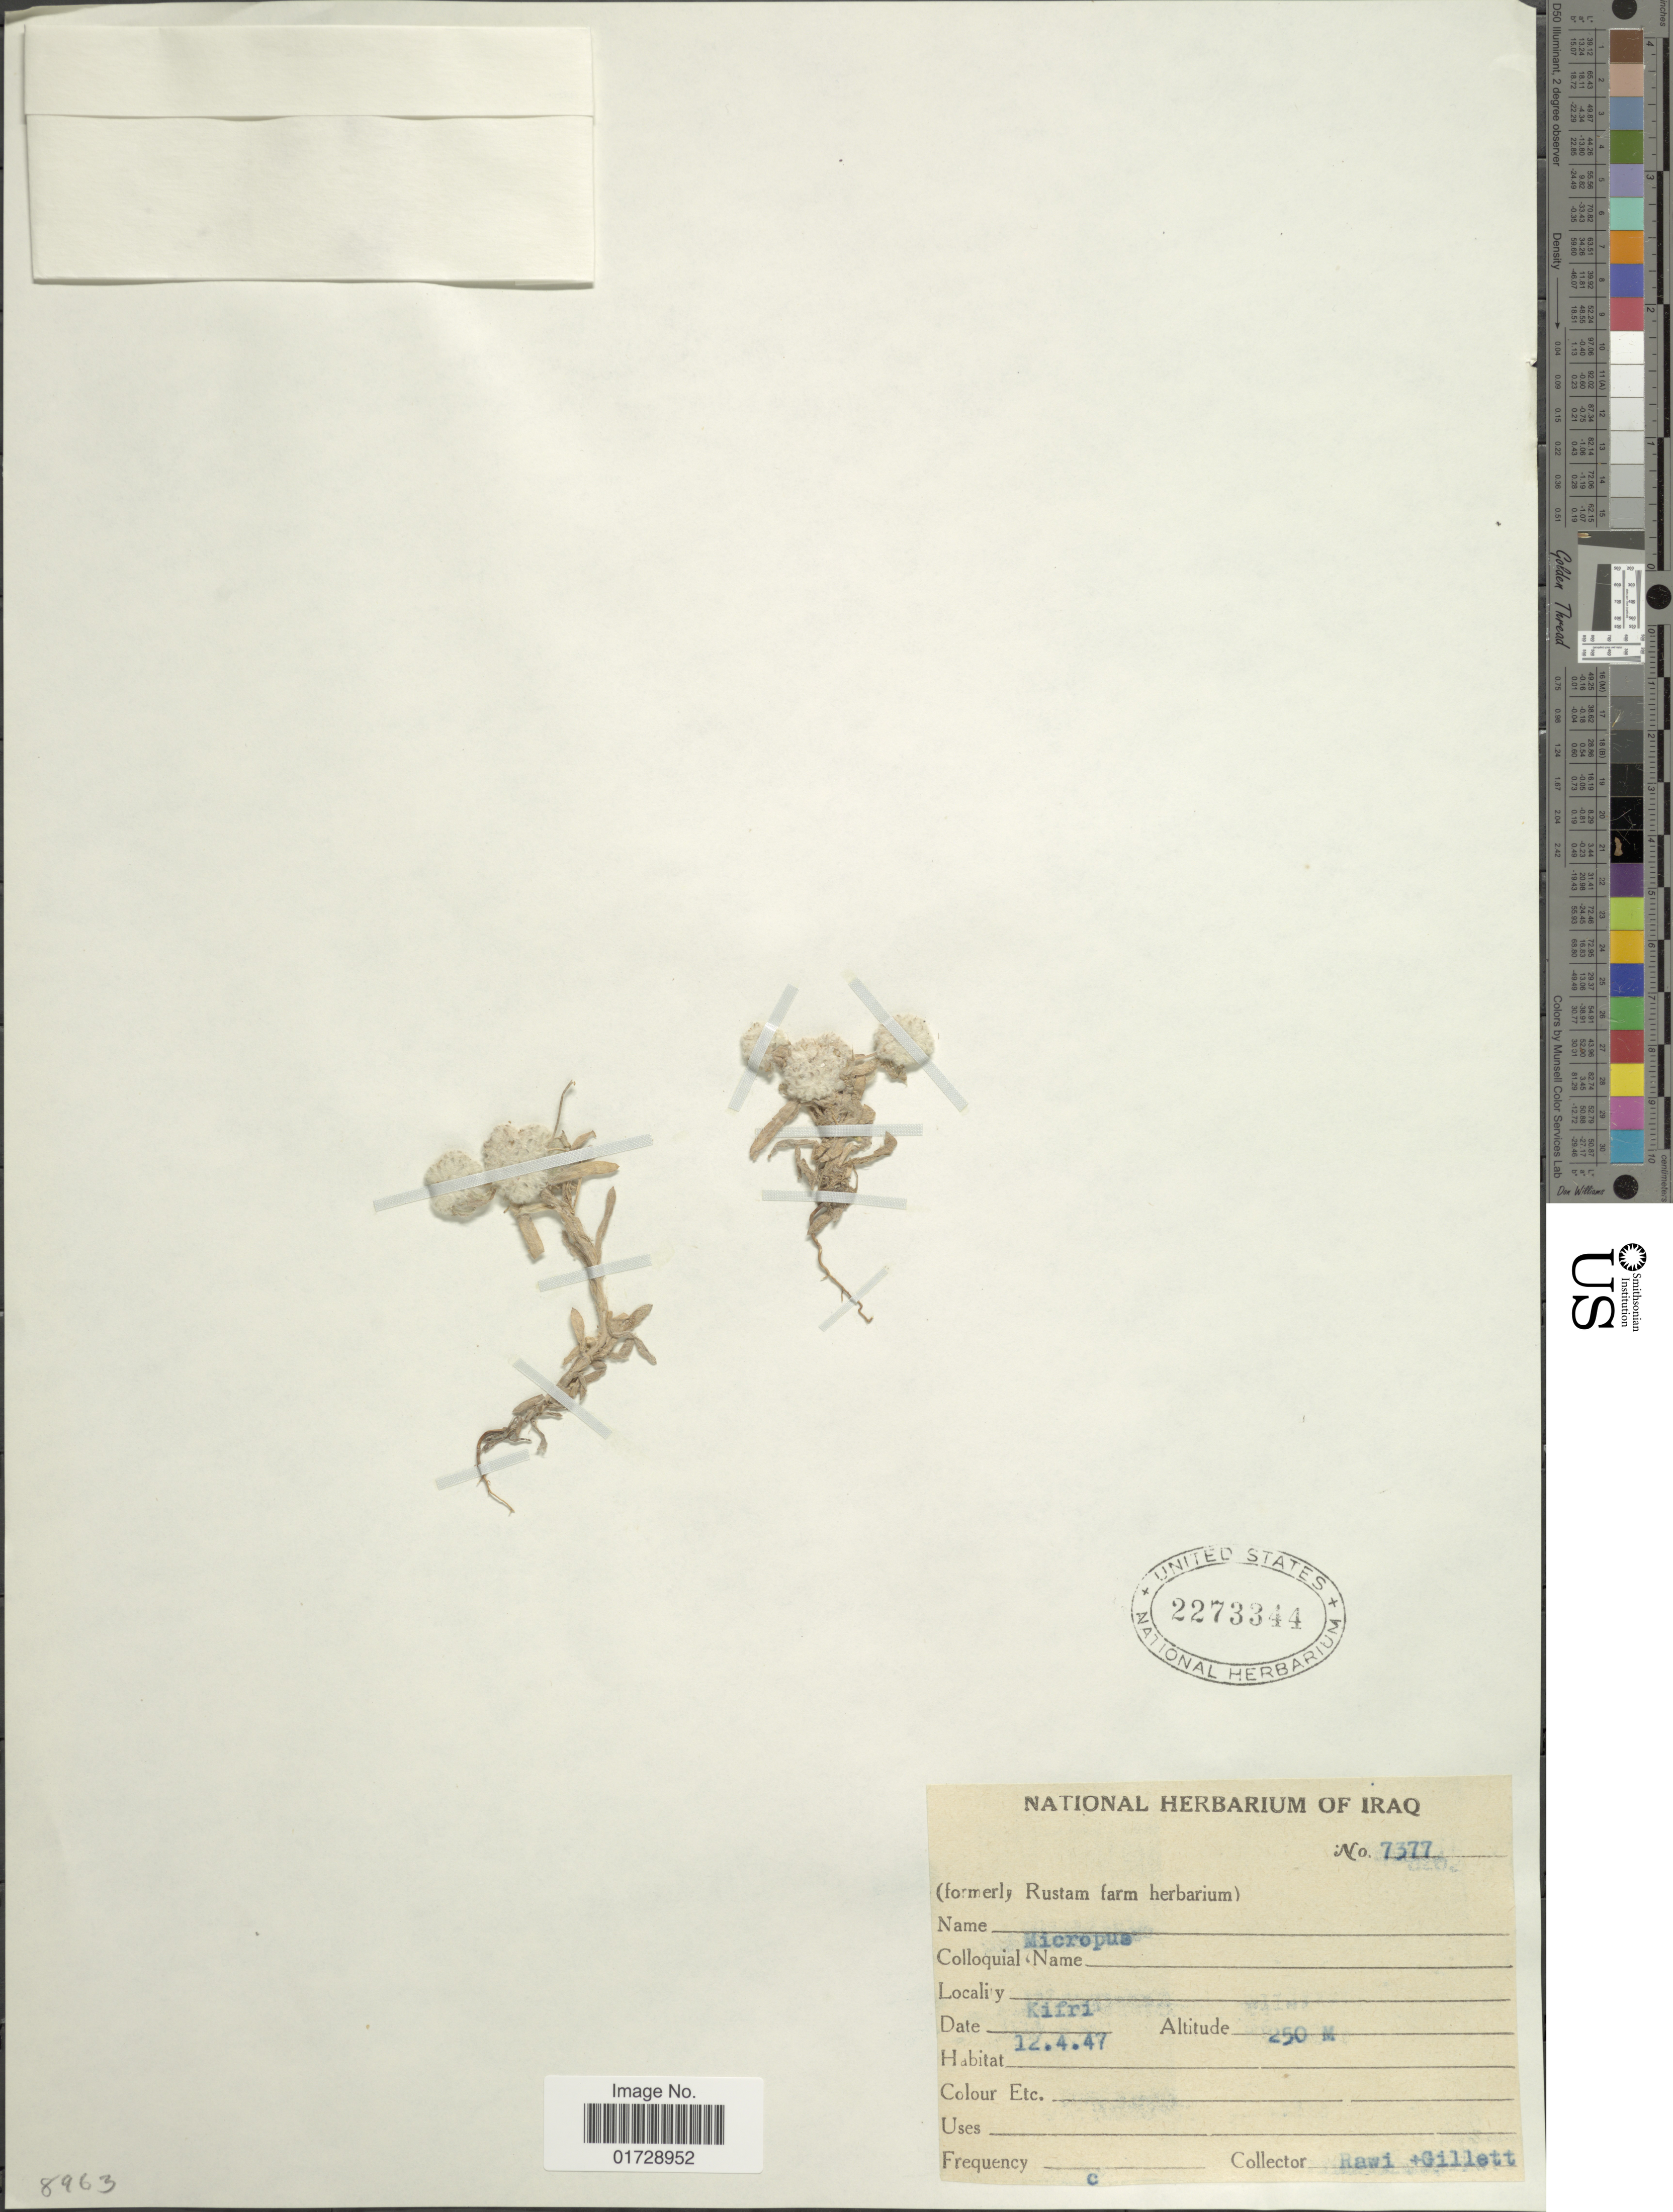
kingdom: Plantae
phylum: Tracheophyta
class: Magnoliopsida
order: Asterales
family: Asteraceae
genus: Micropus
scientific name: Micropus sp.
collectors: -. Rawi & Gillett, --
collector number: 7377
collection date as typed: Transcribed d/m/y: 12/4/47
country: Iraq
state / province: Diyālá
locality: Kifri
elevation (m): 250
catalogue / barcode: US 2273344